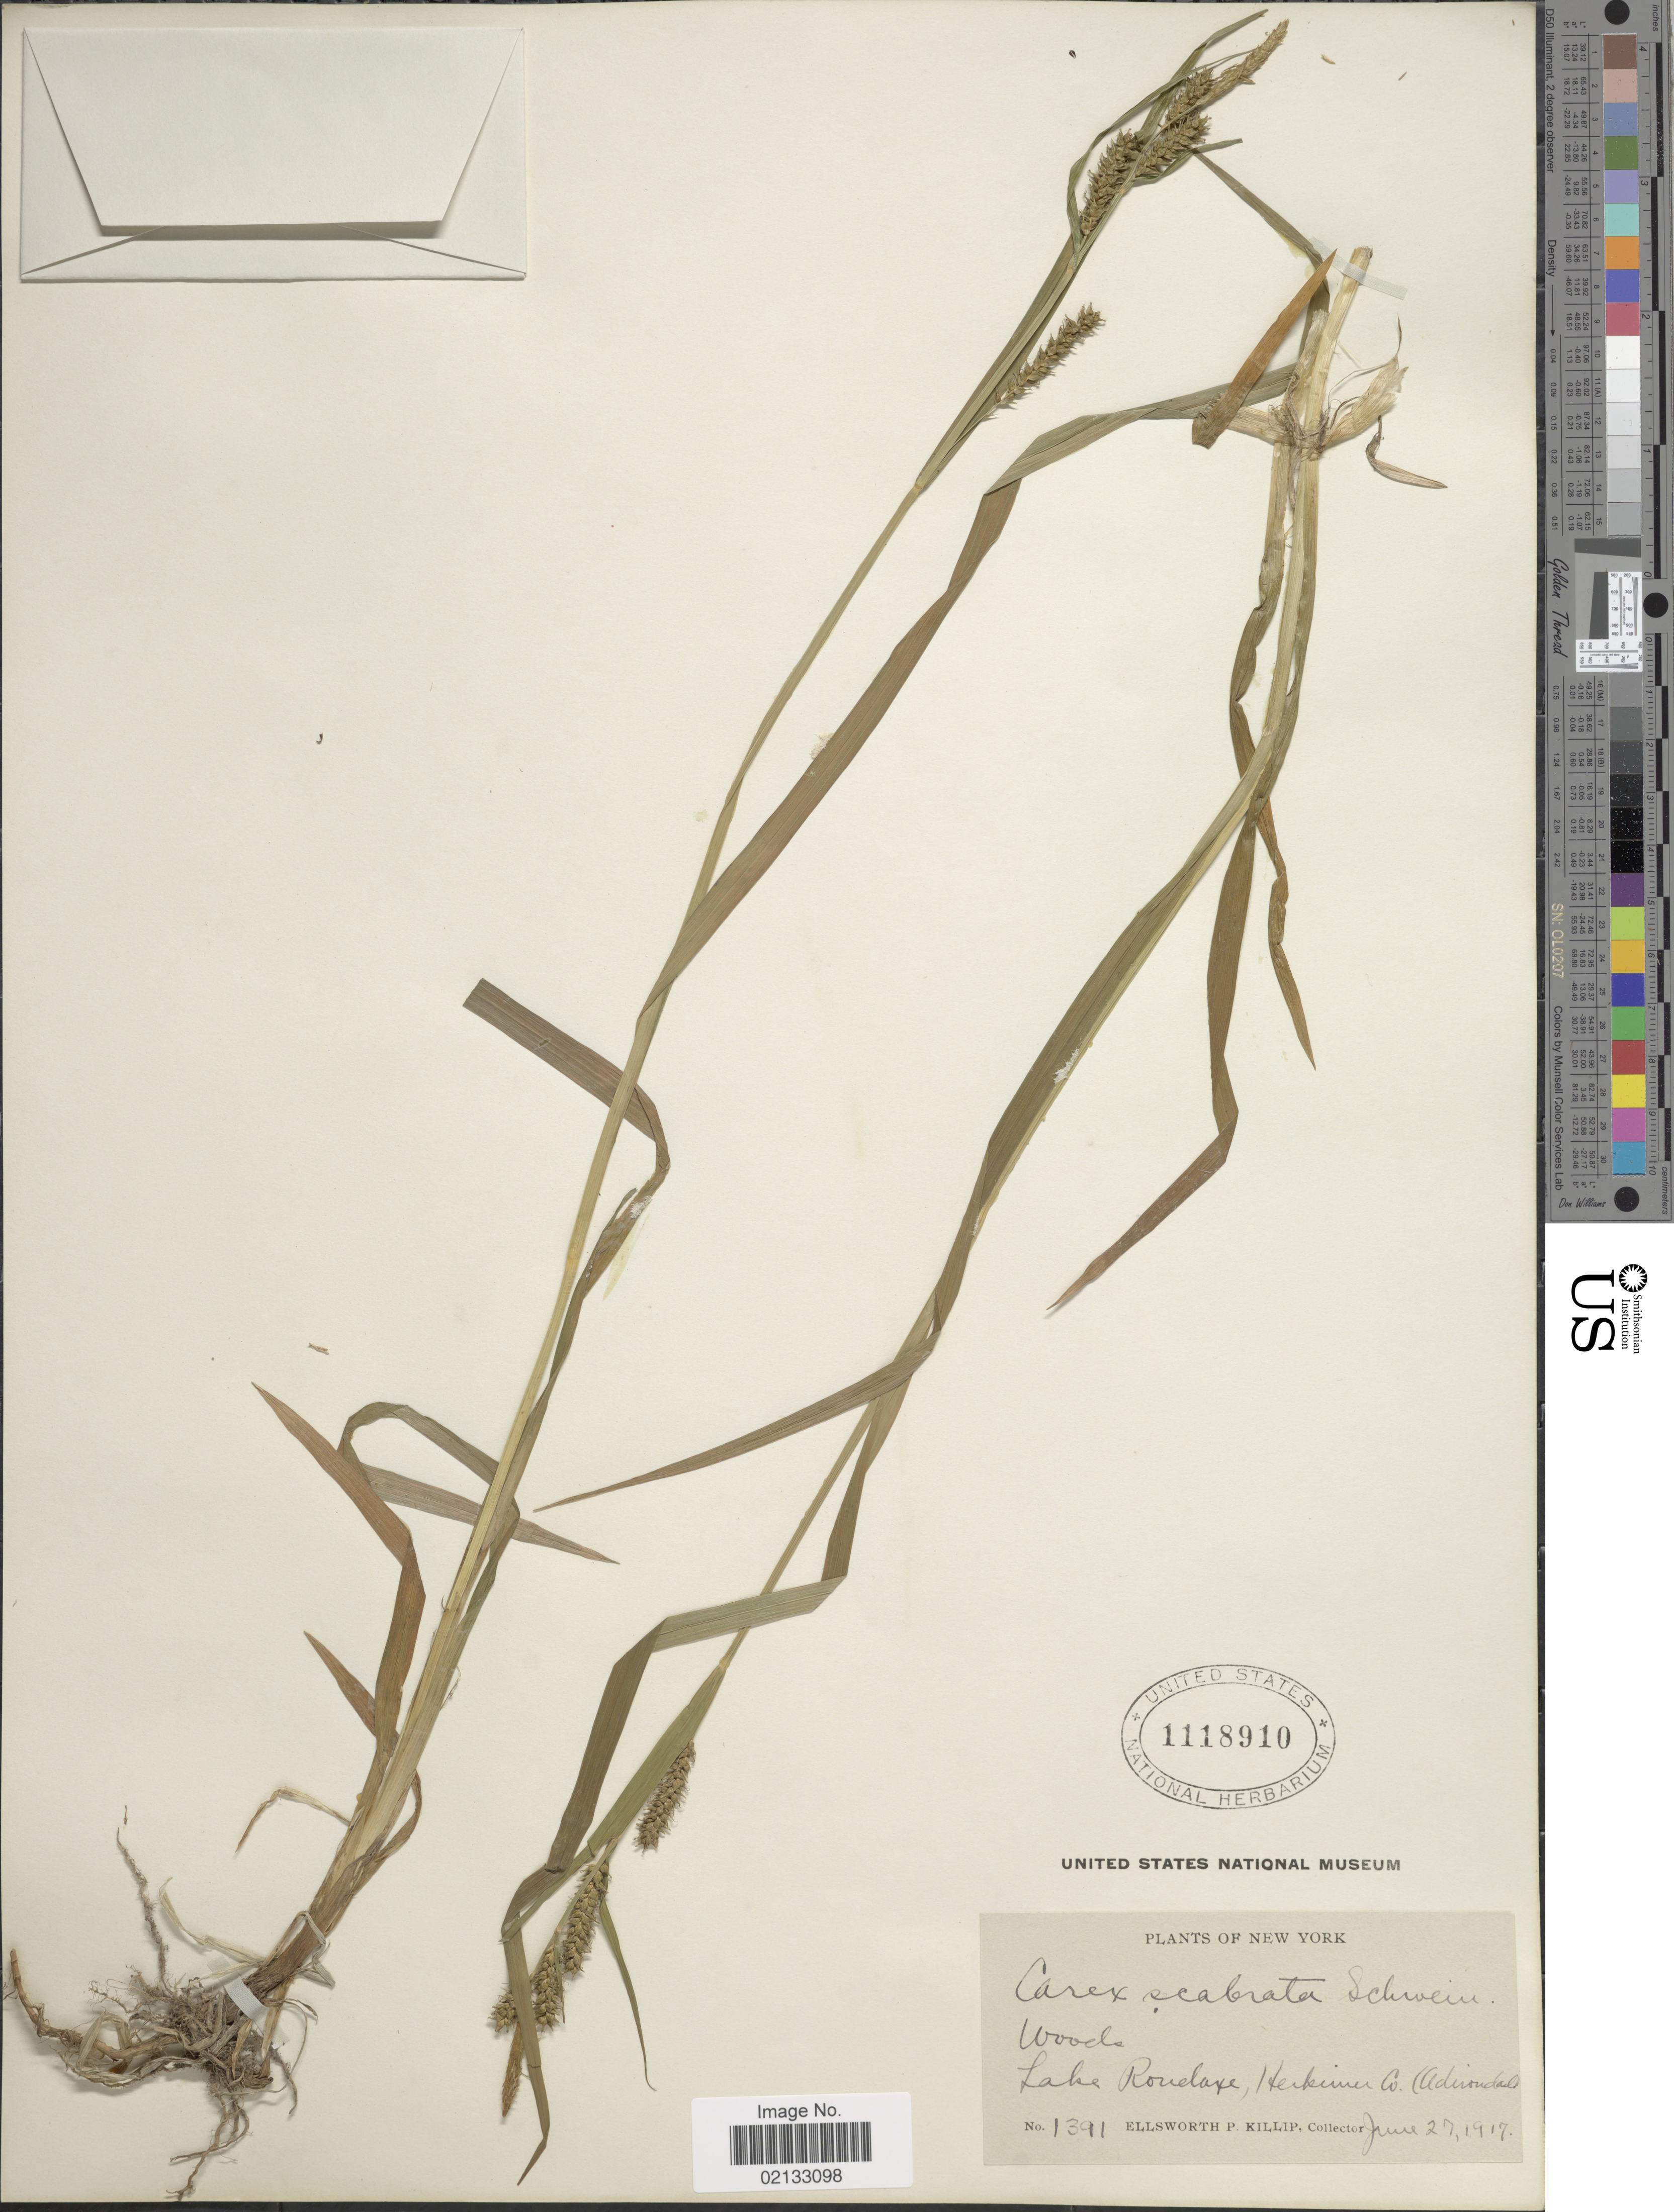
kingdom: Plantae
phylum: Tracheophyta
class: Liliopsida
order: Poales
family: Cyperaceae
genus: Carex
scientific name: Carex scabrata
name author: Schwein.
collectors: E. P. Killip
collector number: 1391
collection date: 1917-06-27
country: United States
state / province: New York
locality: Woods. Lake Ronelaxe, Herkimer Co. (Adirondack)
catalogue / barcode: US 1118910